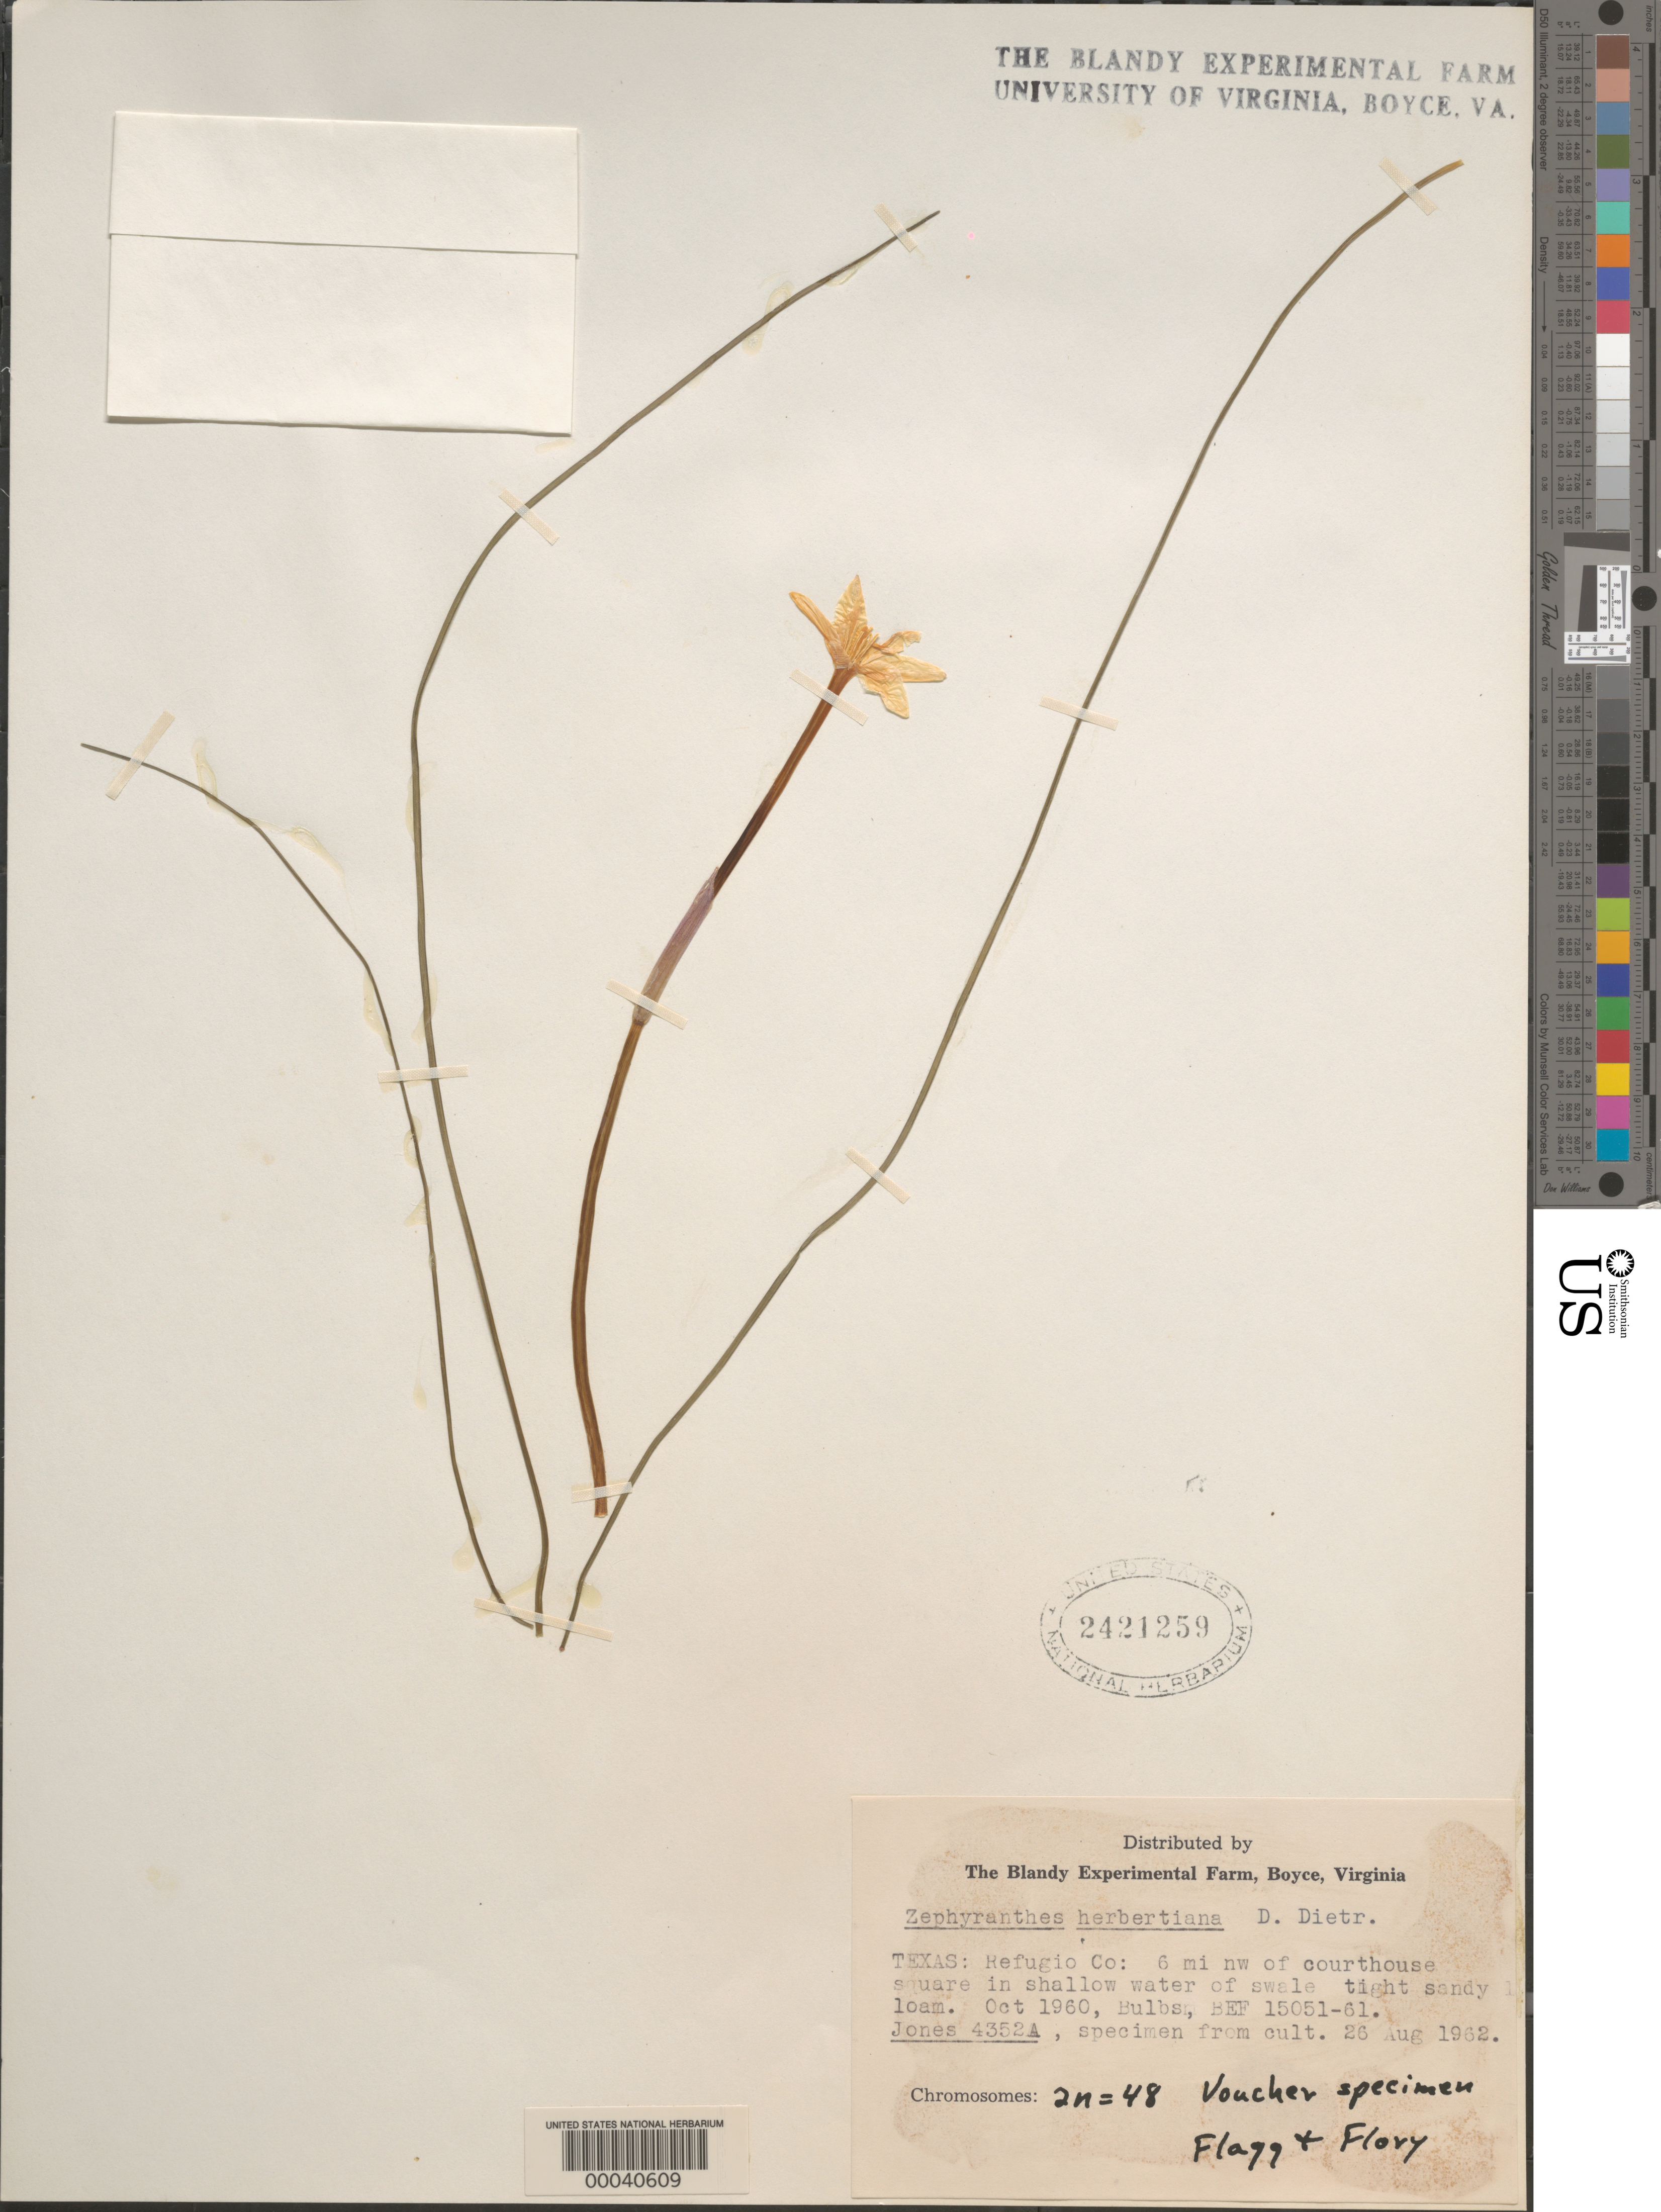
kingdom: Plantae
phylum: Tracheophyta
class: Liliopsida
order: Asparagales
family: Amaryllidaceae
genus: Zephyranthes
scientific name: Zephyranthes herbertiana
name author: D. Dietr.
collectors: -- Jones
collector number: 4532a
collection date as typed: Oct 1960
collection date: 1960-10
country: United States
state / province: Texas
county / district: Refugio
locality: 6 mi. nw of courthouse square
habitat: In shallow water of swale. tight sandy loam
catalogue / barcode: US 2421259